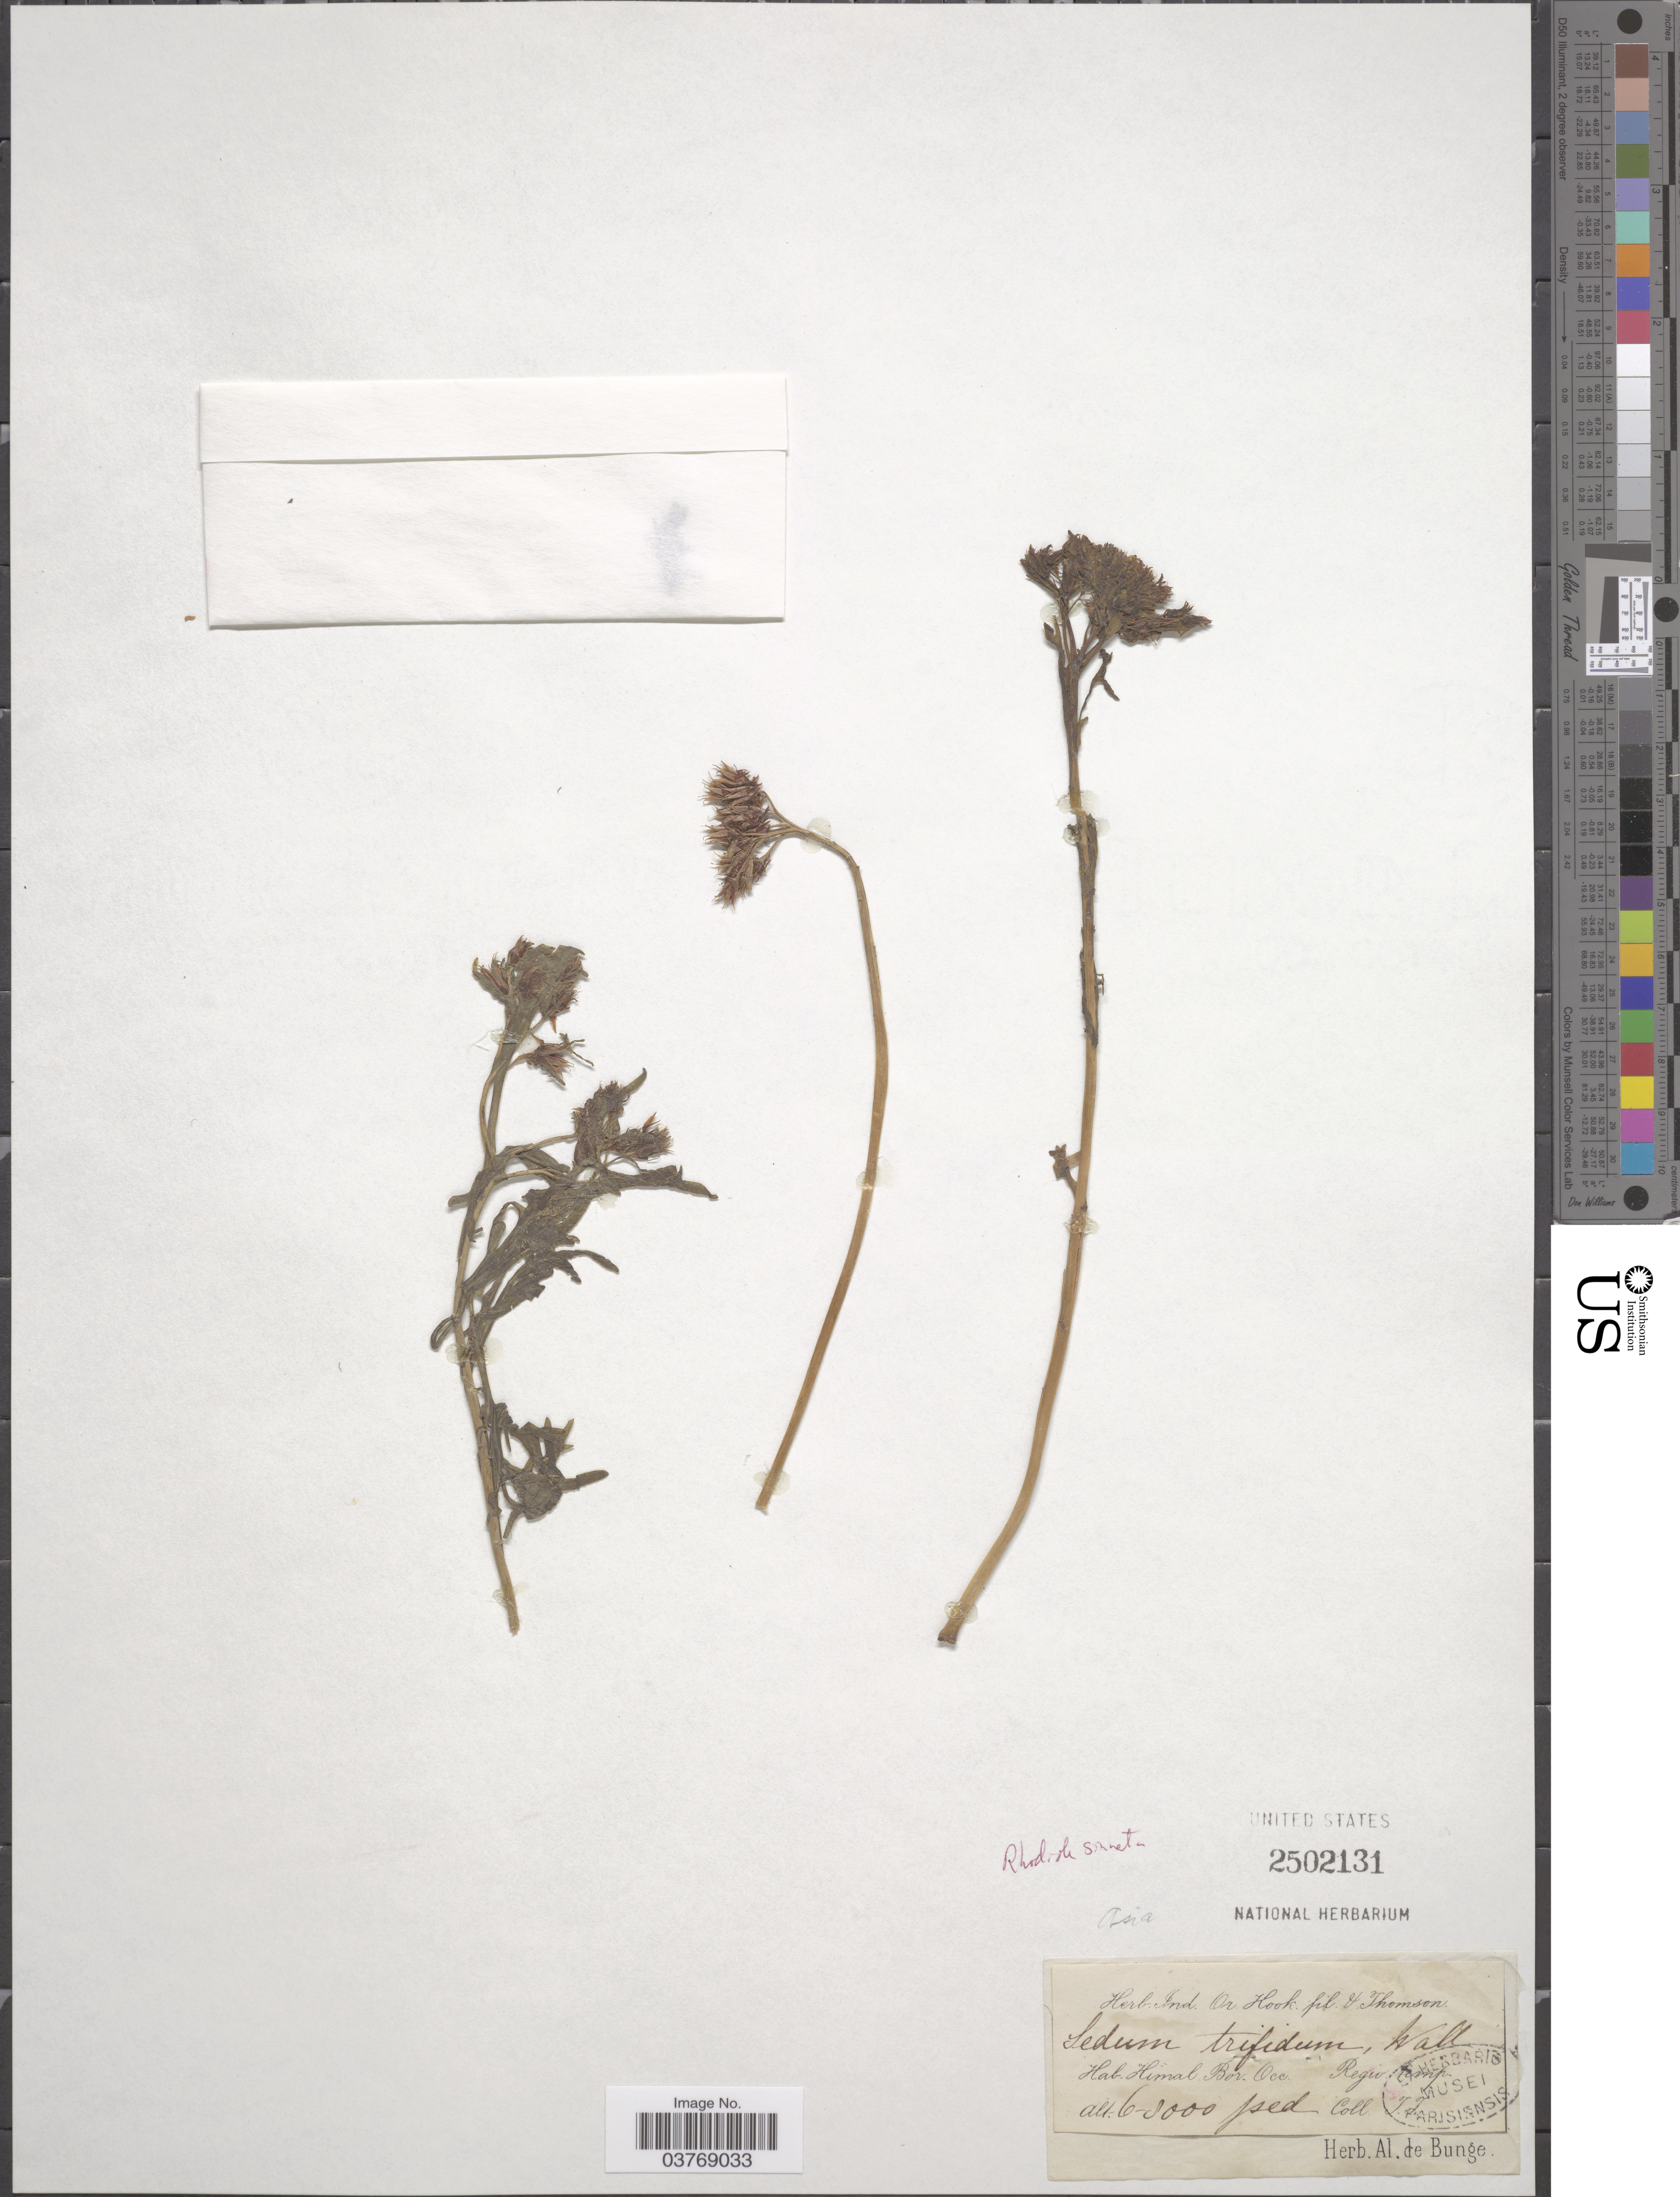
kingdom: Plantae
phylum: Tracheophyta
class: Magnoliopsida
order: Saxifragales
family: Crassulaceae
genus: Rhodiola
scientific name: Rhodiola sinuata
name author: (Royle ex Edgew.) S.H. Fu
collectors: T. Thomson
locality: Asia. Himal Bor. Occ. Regio temp.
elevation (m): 1829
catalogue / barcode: US 2502131